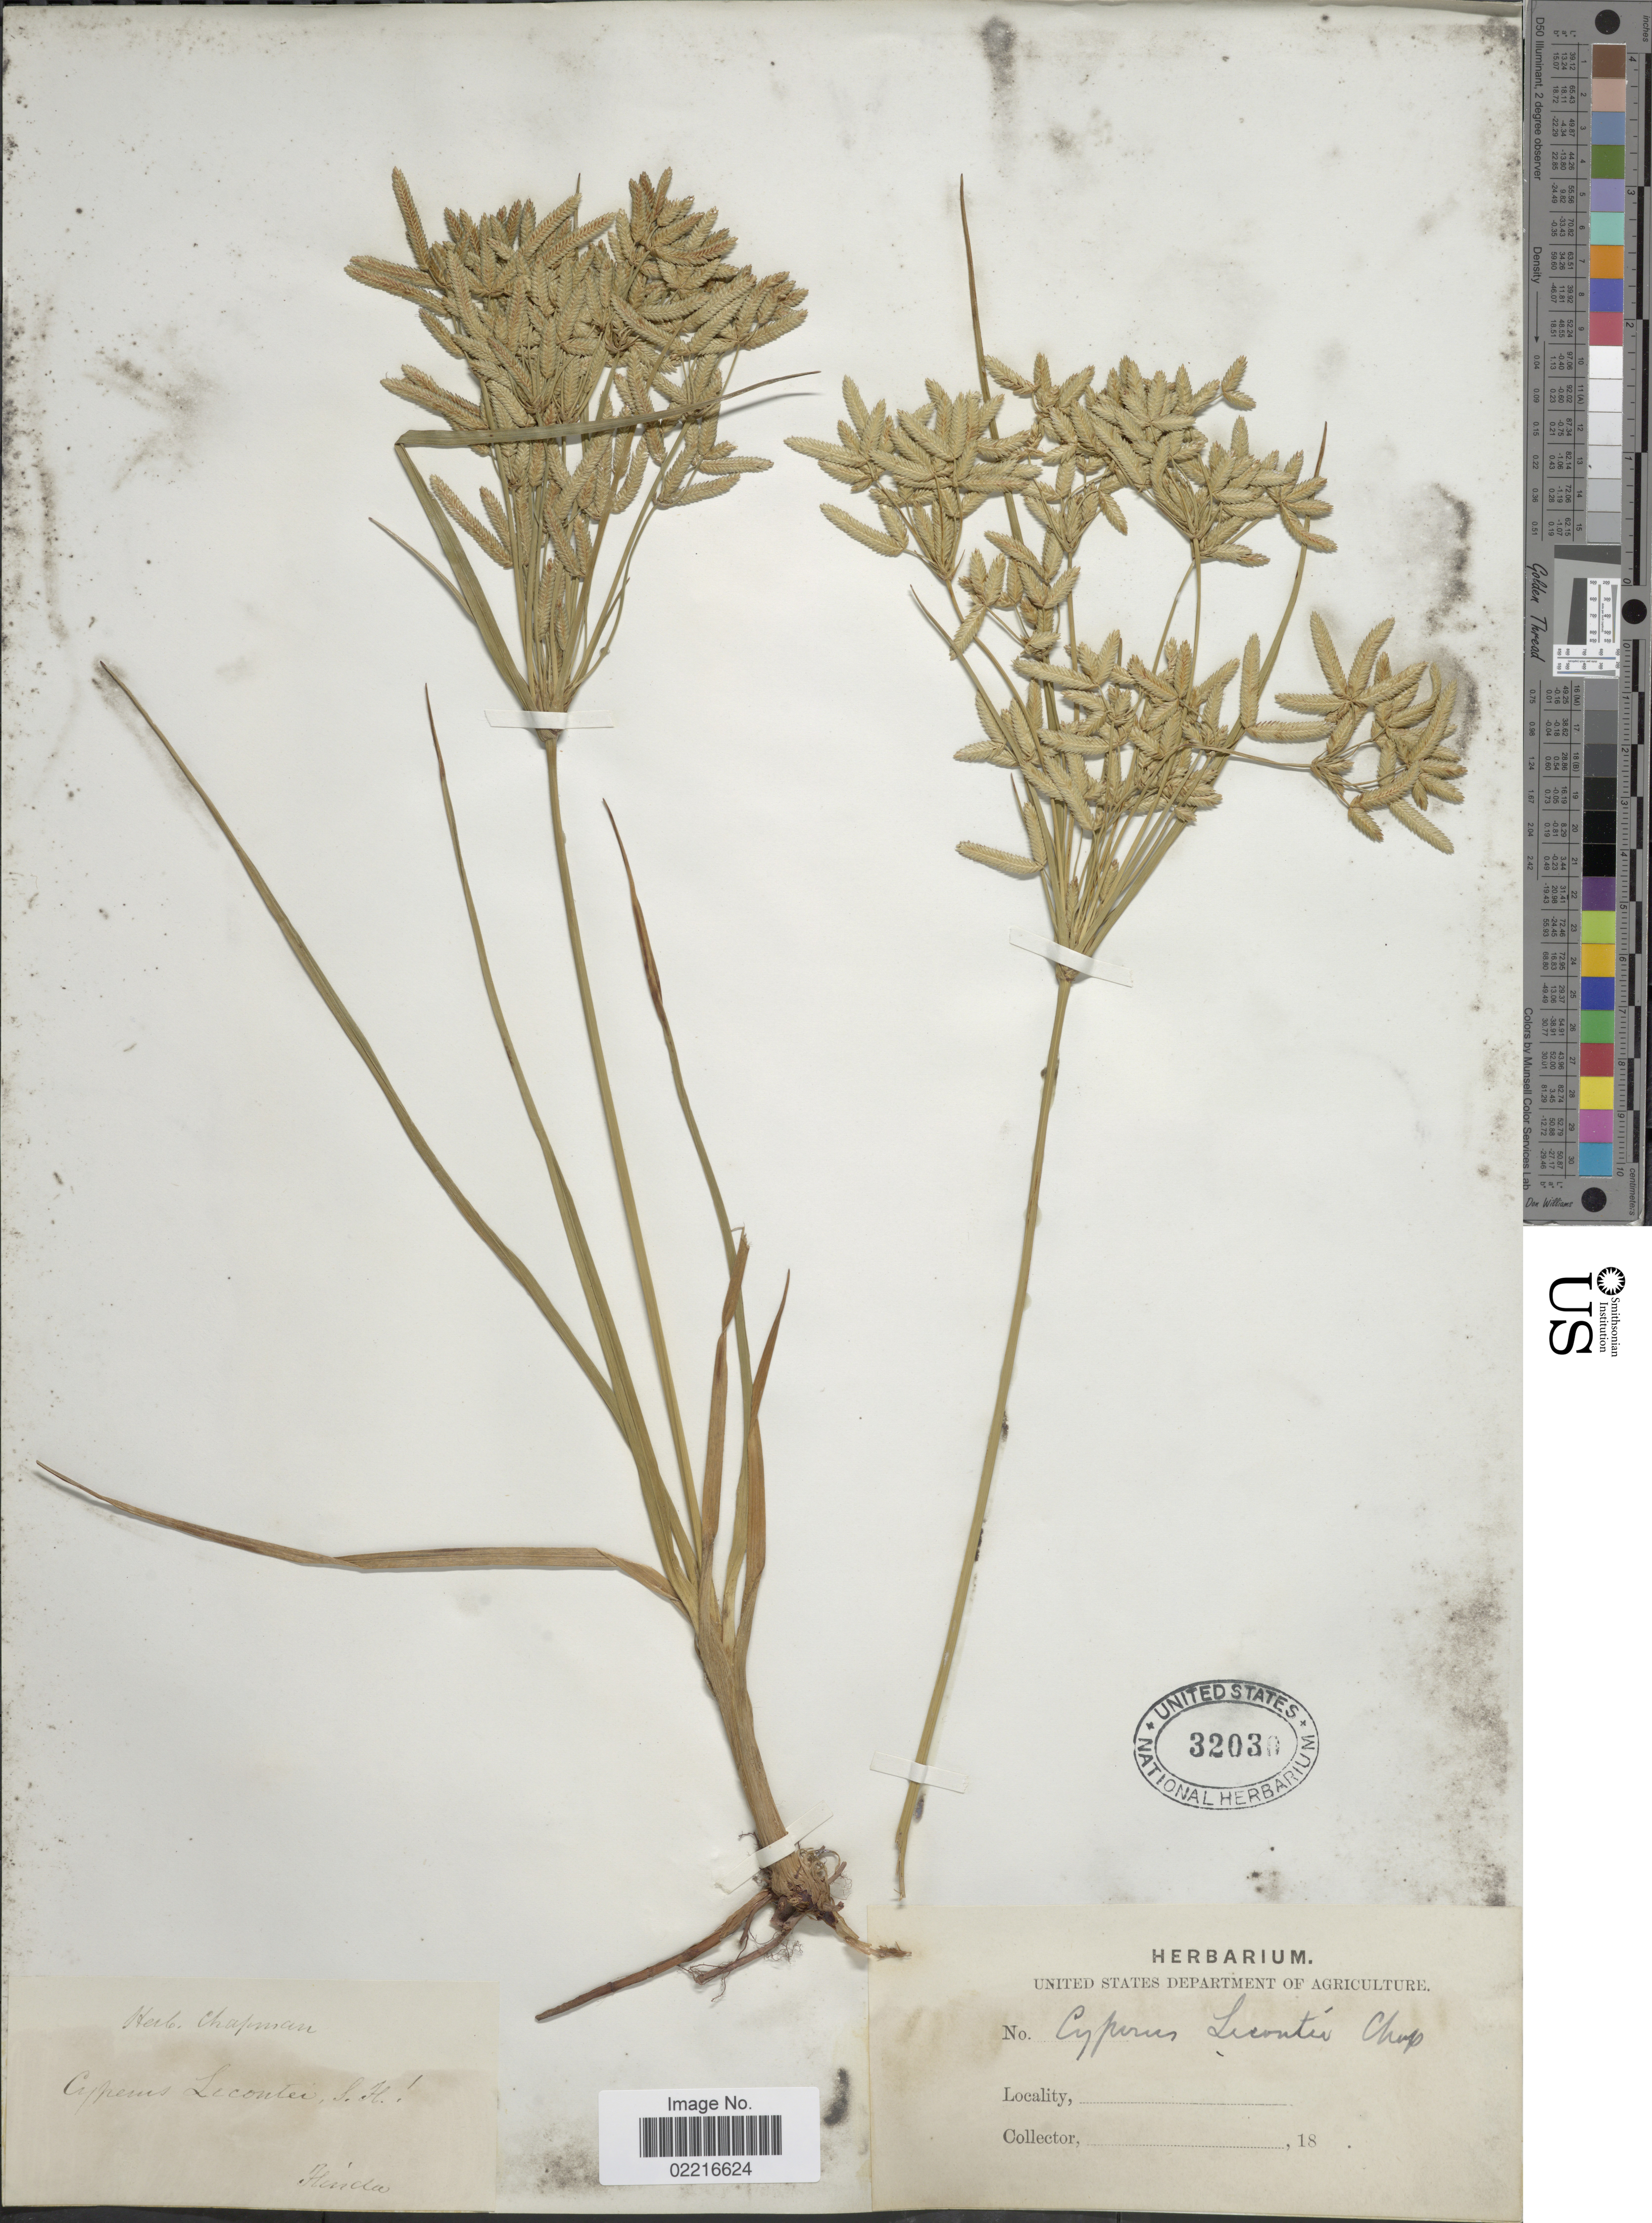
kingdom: Plantae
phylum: Tracheophyta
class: Liliopsida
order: Poales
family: Cyperaceae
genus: Cyperus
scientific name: Cyperus lecontei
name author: Torr. ex Steud.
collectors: ex herb. Chapman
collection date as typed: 18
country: United States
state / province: Florida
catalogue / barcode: US 32030